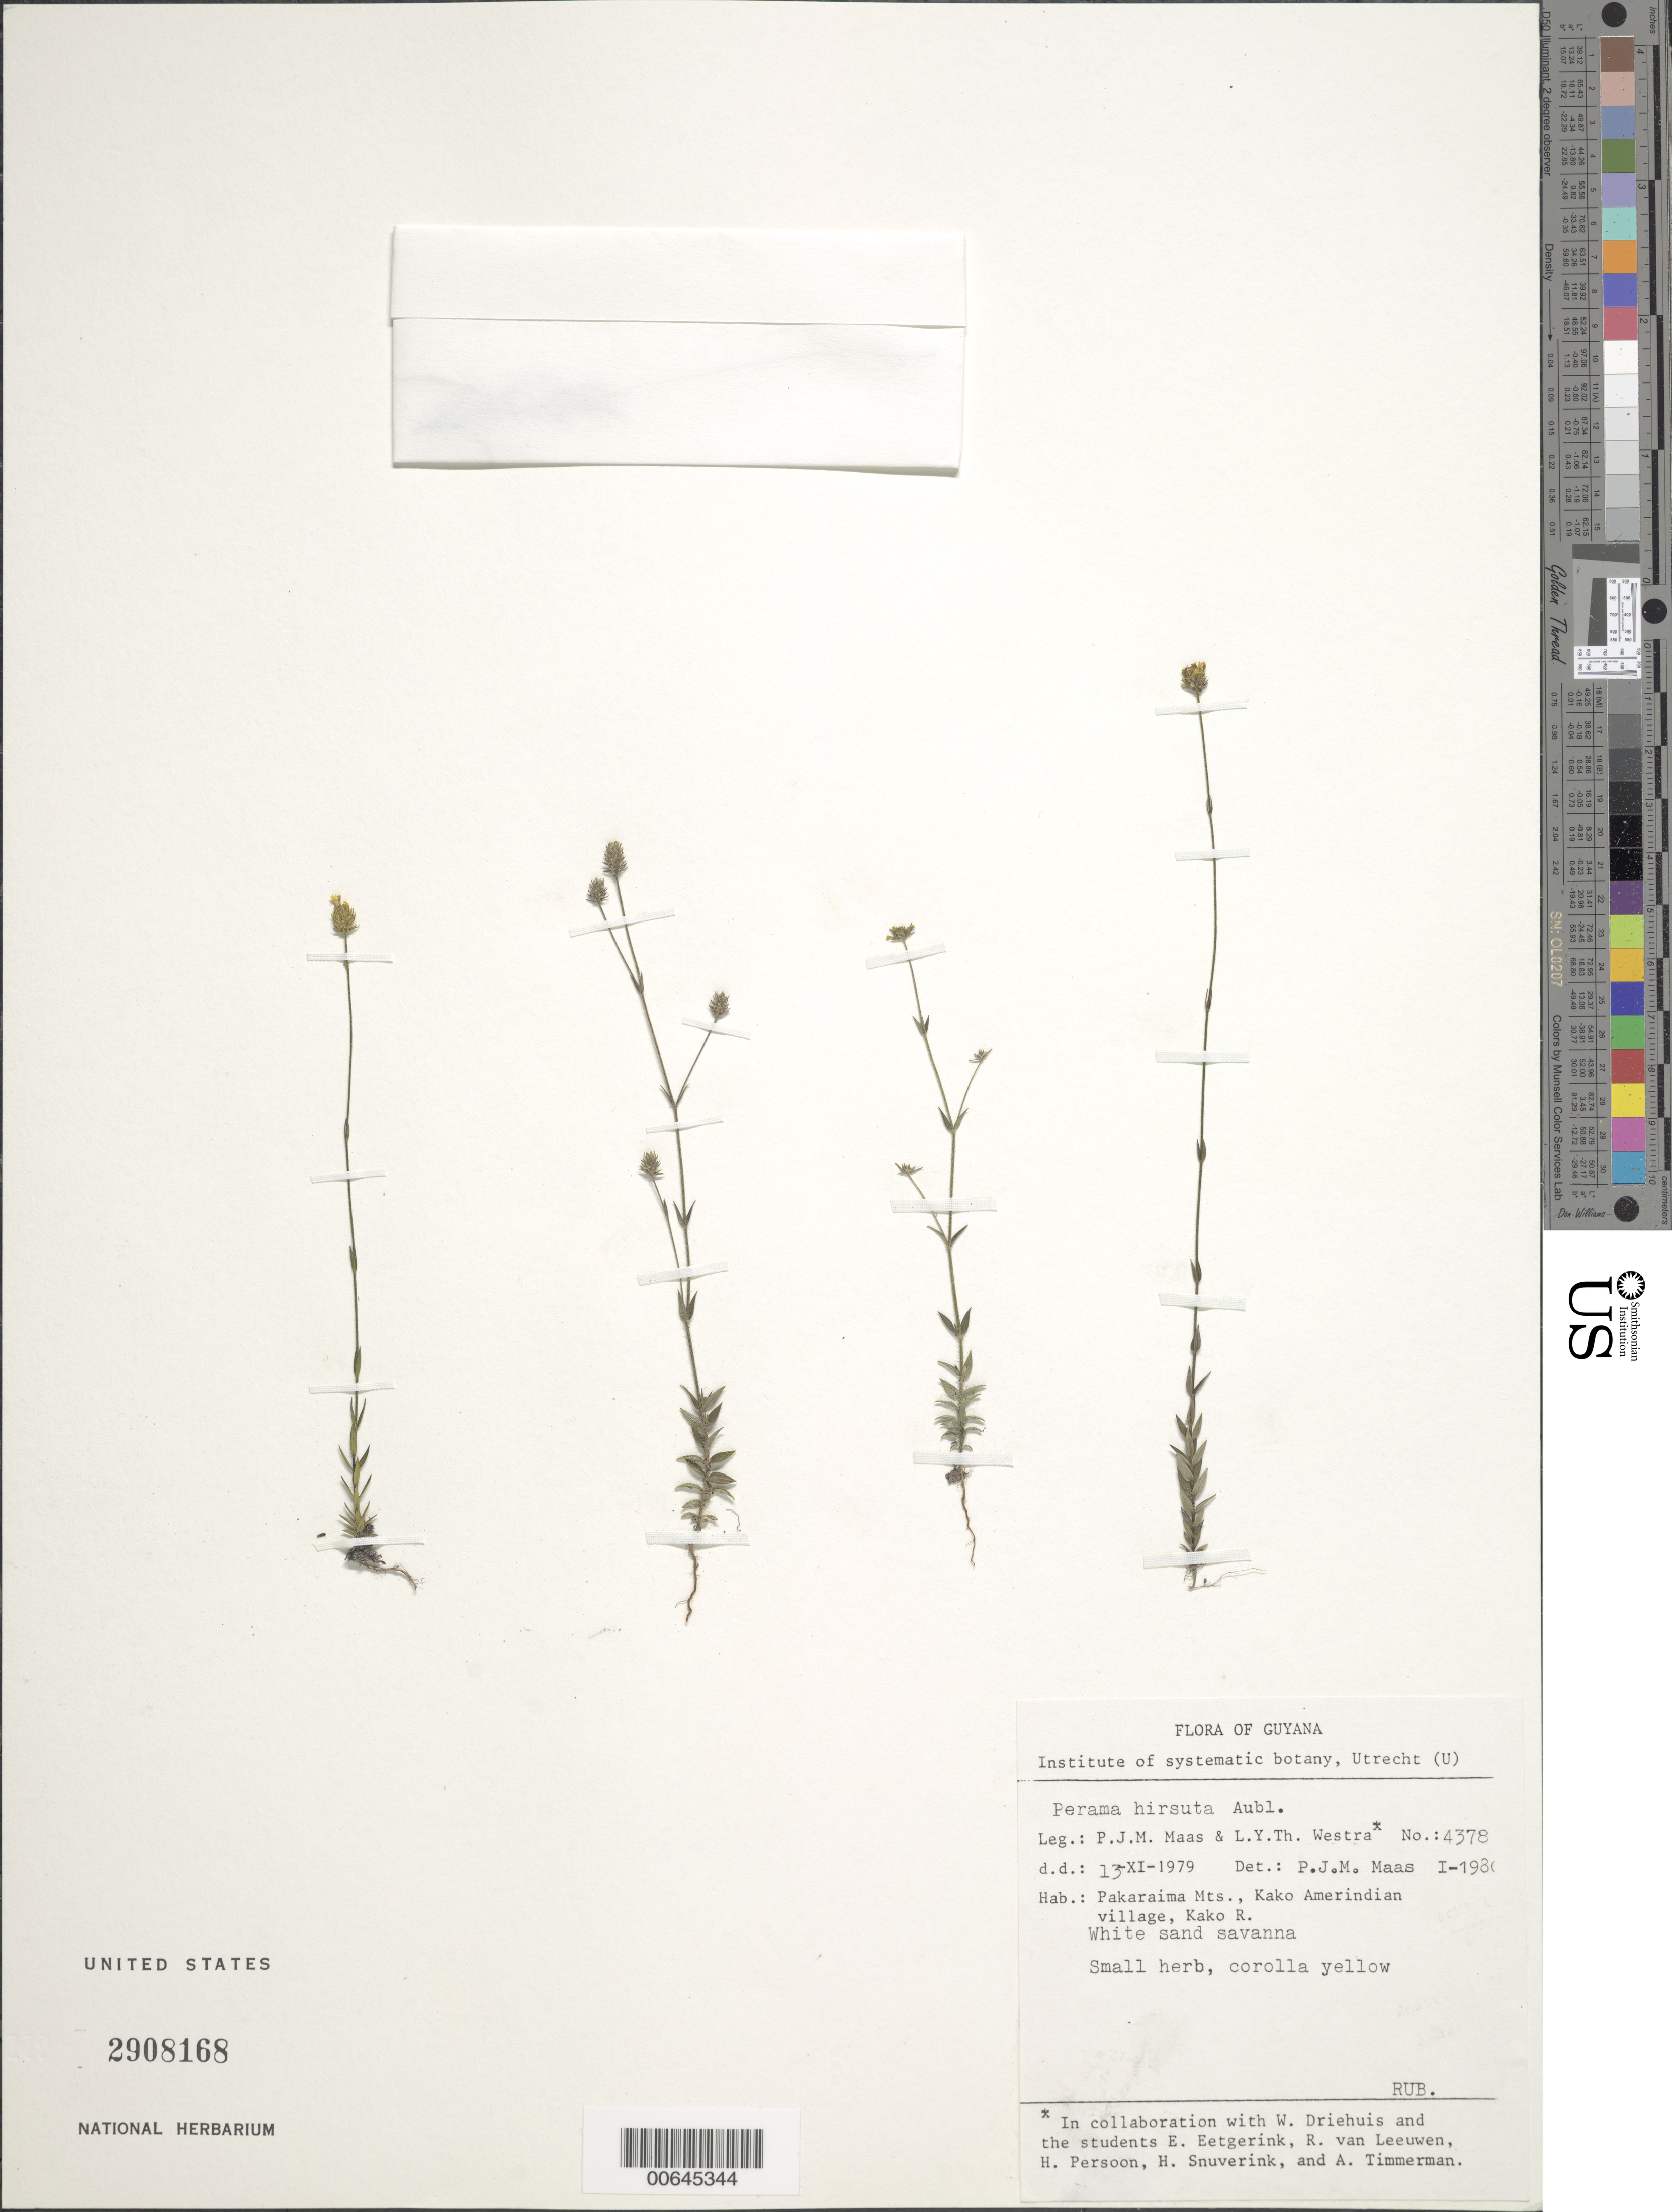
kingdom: Plantae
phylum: Tracheophyta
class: Magnoliopsida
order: Gentianales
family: Rubiaceae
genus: Perama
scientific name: Perama hirsuta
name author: Aubl.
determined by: Maas, Paul J. M.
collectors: P. Maas & L. Y. T. Westra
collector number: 4378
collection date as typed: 13-Nov-79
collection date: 1979-11-13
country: Guyana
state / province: Cuyuni-Mazaruni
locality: Kako Amerindian village, Kako R., Pakaraima Mts.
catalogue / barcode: US 2908168